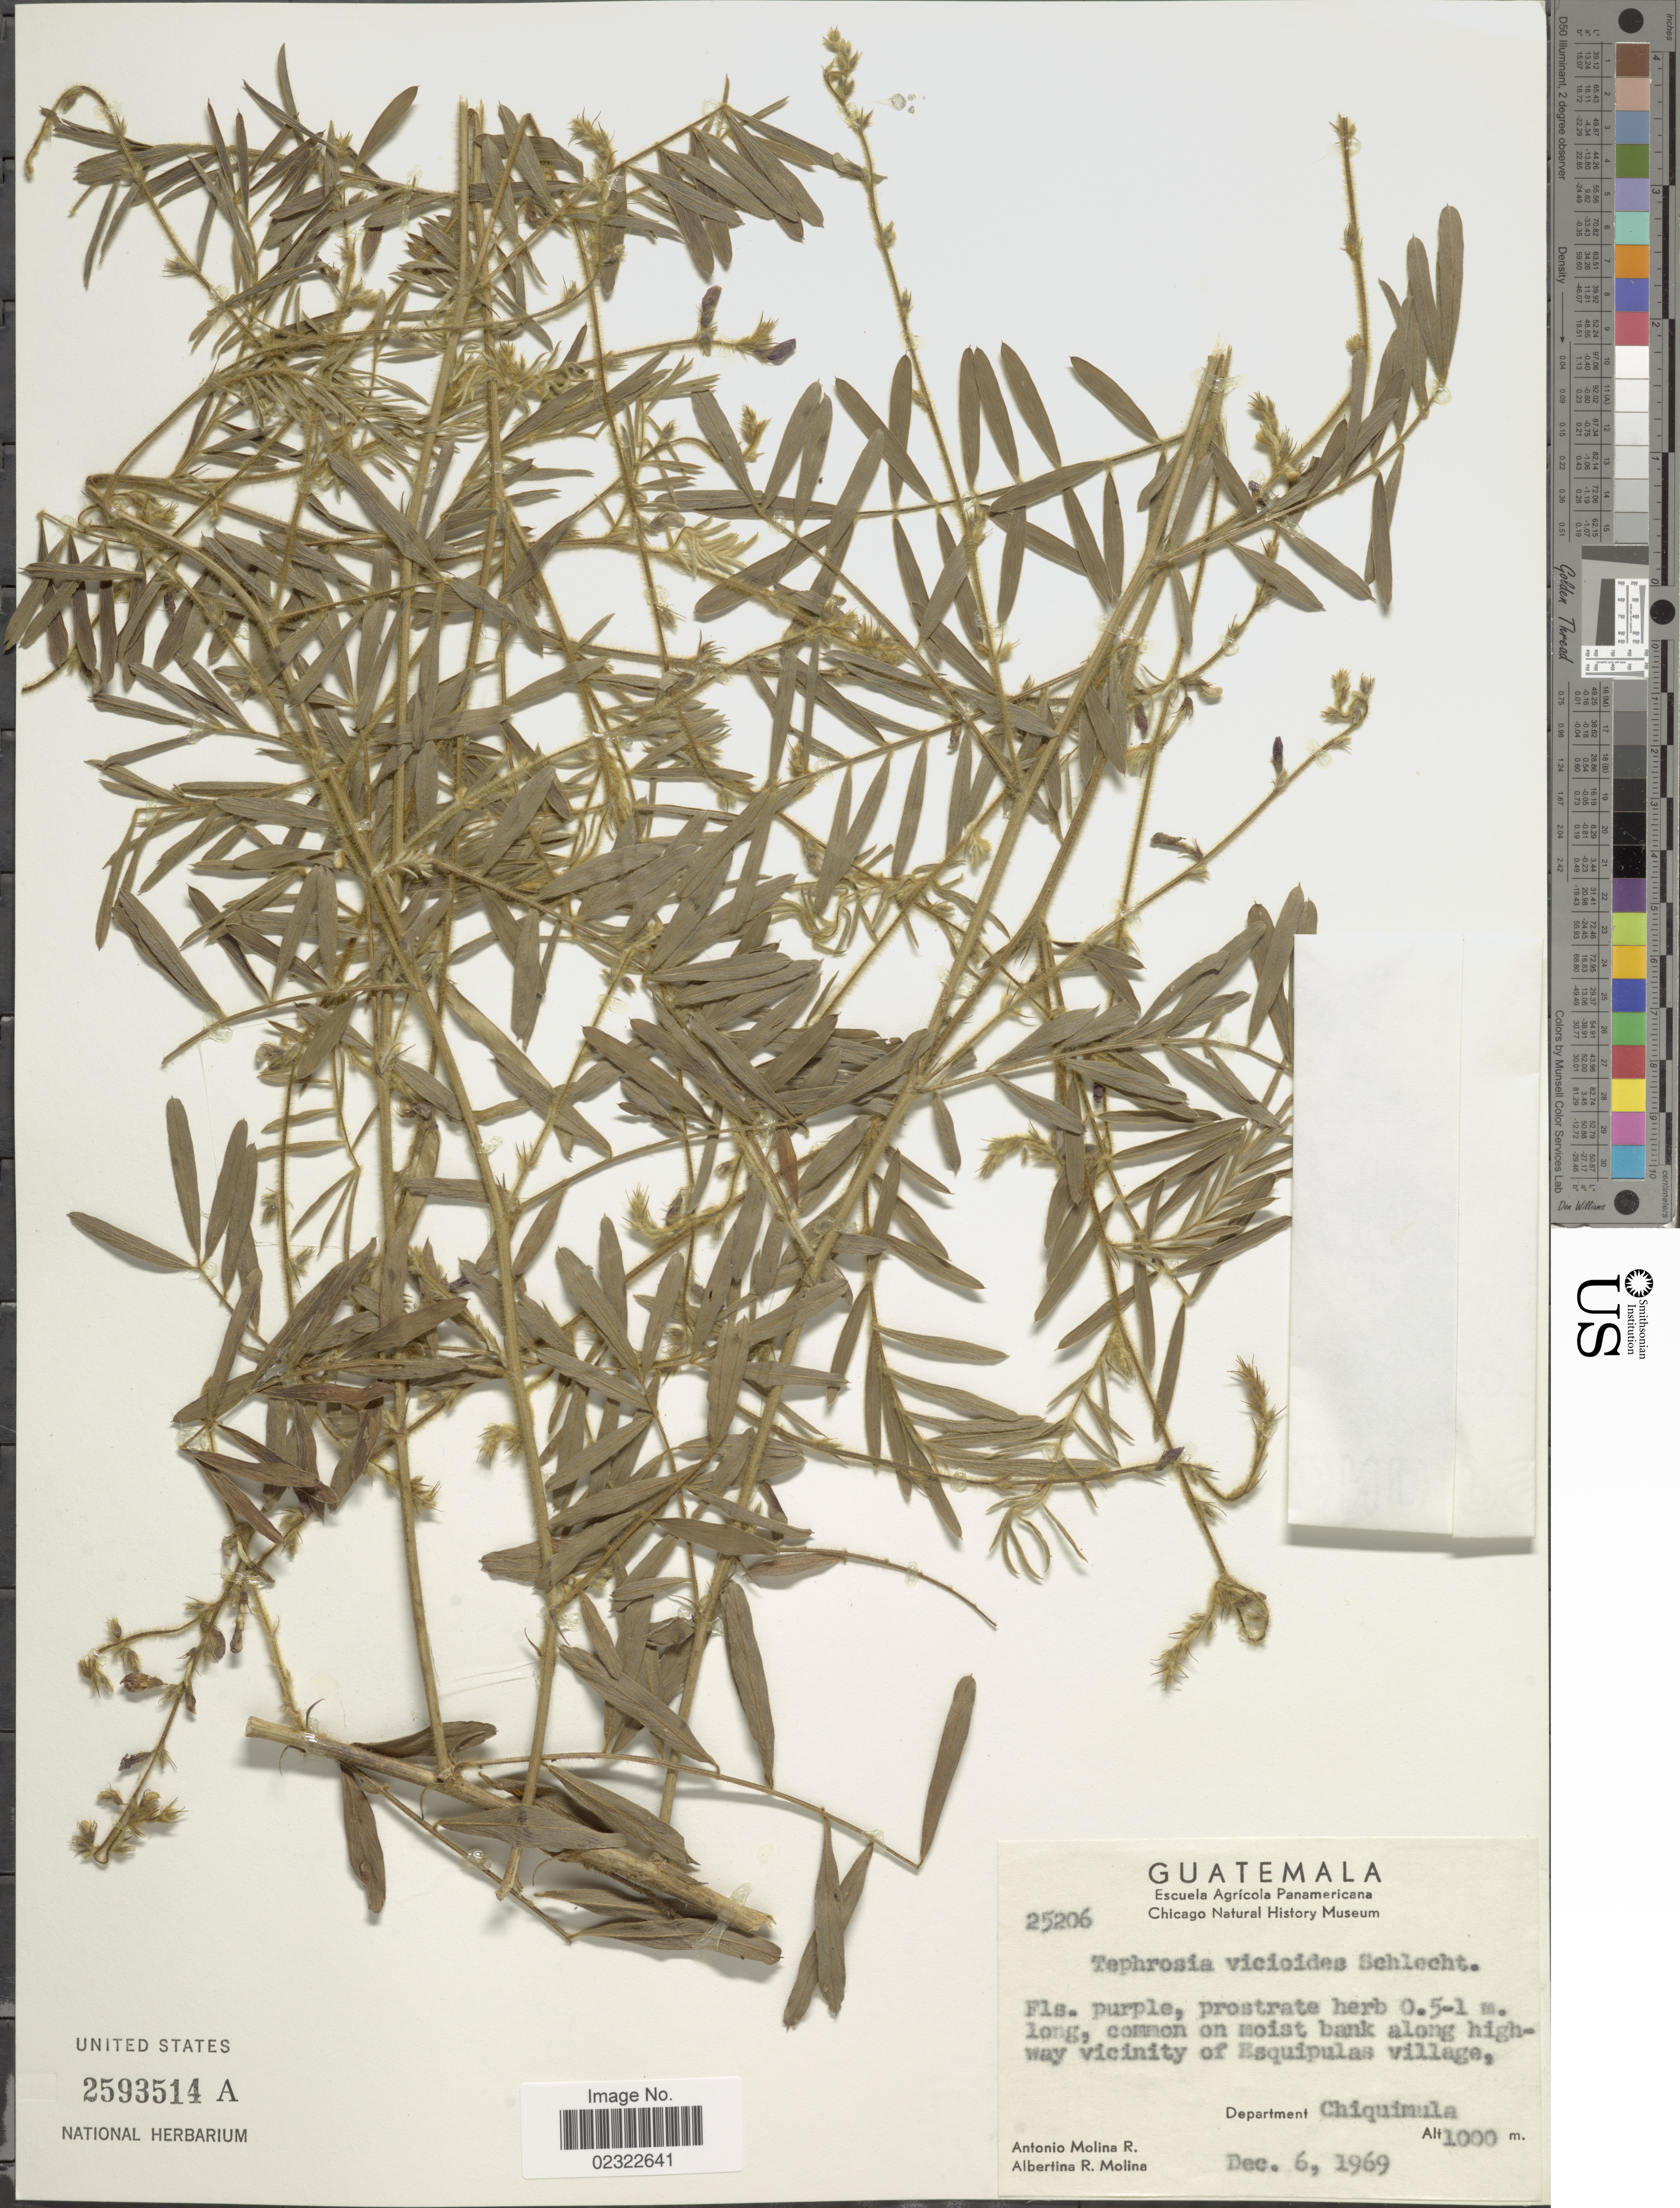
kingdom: Plantae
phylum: Tracheophyta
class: Magnoliopsida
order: Fabales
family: Fabaceae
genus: Tephrosia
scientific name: Tephrosia vicioides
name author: Schltdl.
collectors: A. Molina R. & A. R. Molina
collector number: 25206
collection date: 1969-12-06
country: Guatemala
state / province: Chiquimula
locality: Common on moist bank along highway vicinity of Esquipalas village.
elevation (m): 1000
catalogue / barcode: US 2593514A